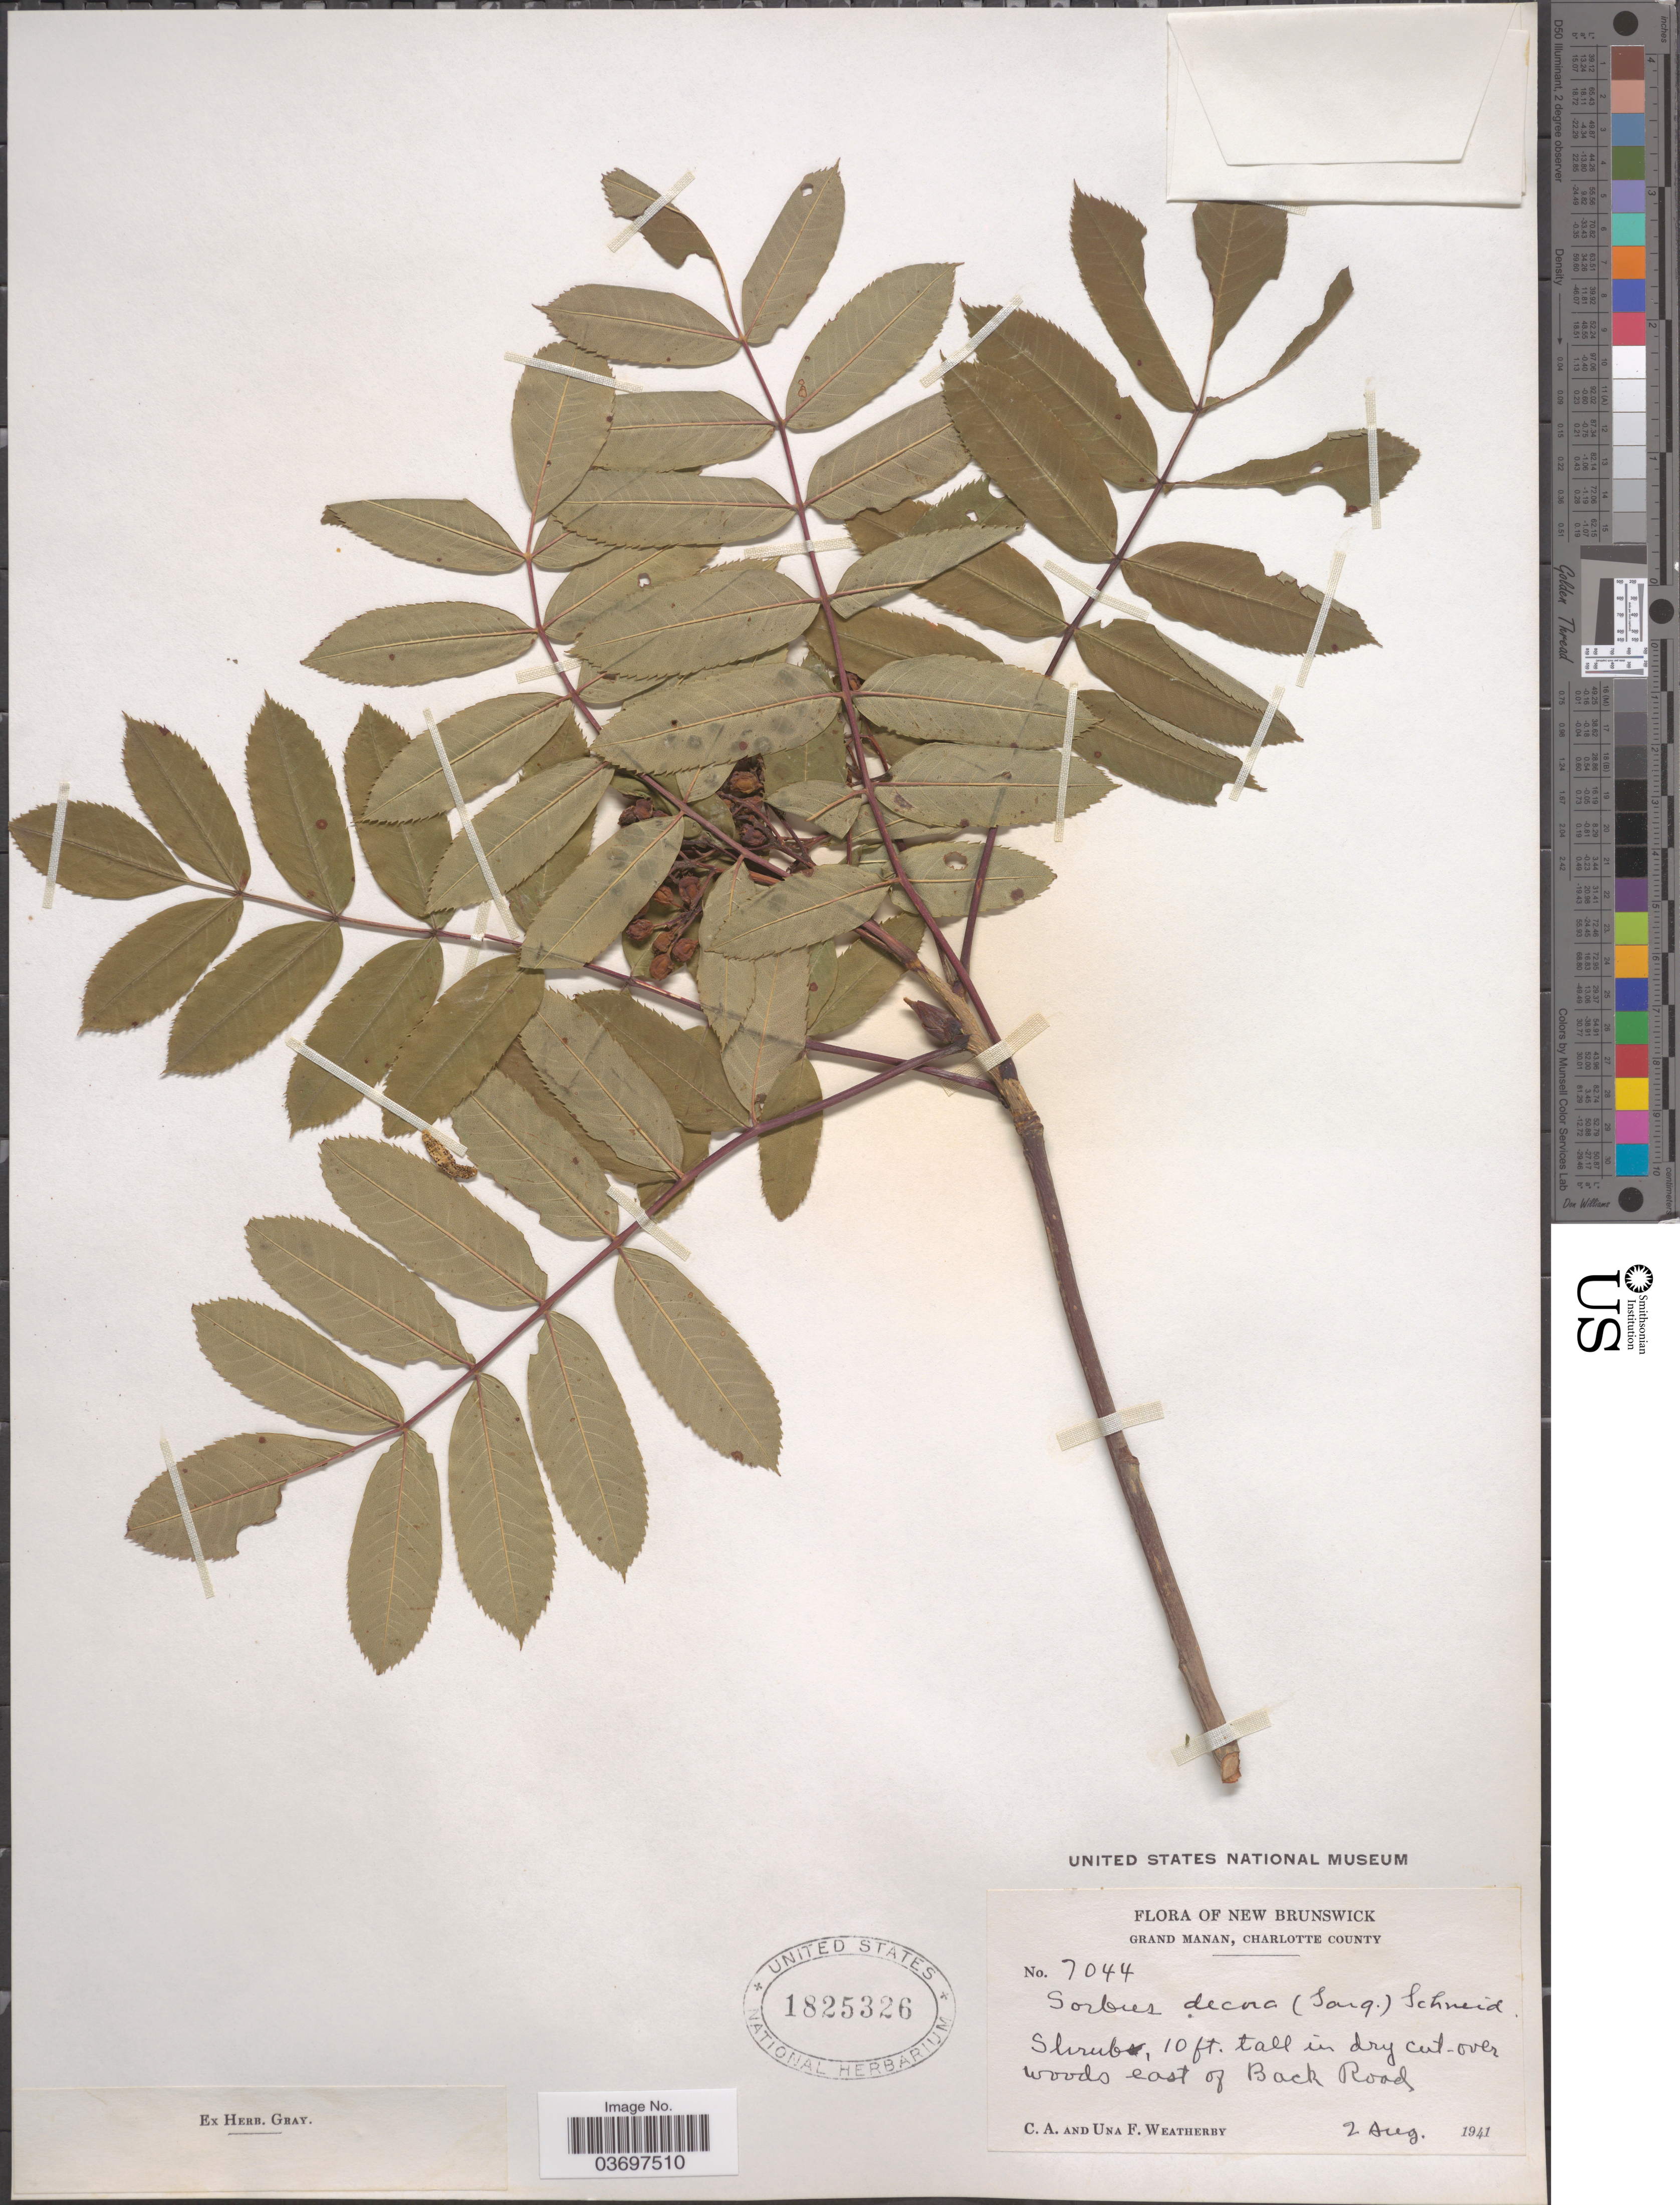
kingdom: Plantae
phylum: Tracheophyta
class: Magnoliopsida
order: Rosales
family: Rosaceae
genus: Sorbus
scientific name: Sorbus decora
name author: (Sarg.) C.K. Schneid.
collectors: C. A. Weatherby & U. Weatherby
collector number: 7044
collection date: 1941-08-02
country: Canada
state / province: New Brunswick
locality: Grand Manan, Charlotte County. East of Back Road.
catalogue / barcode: US 1825326